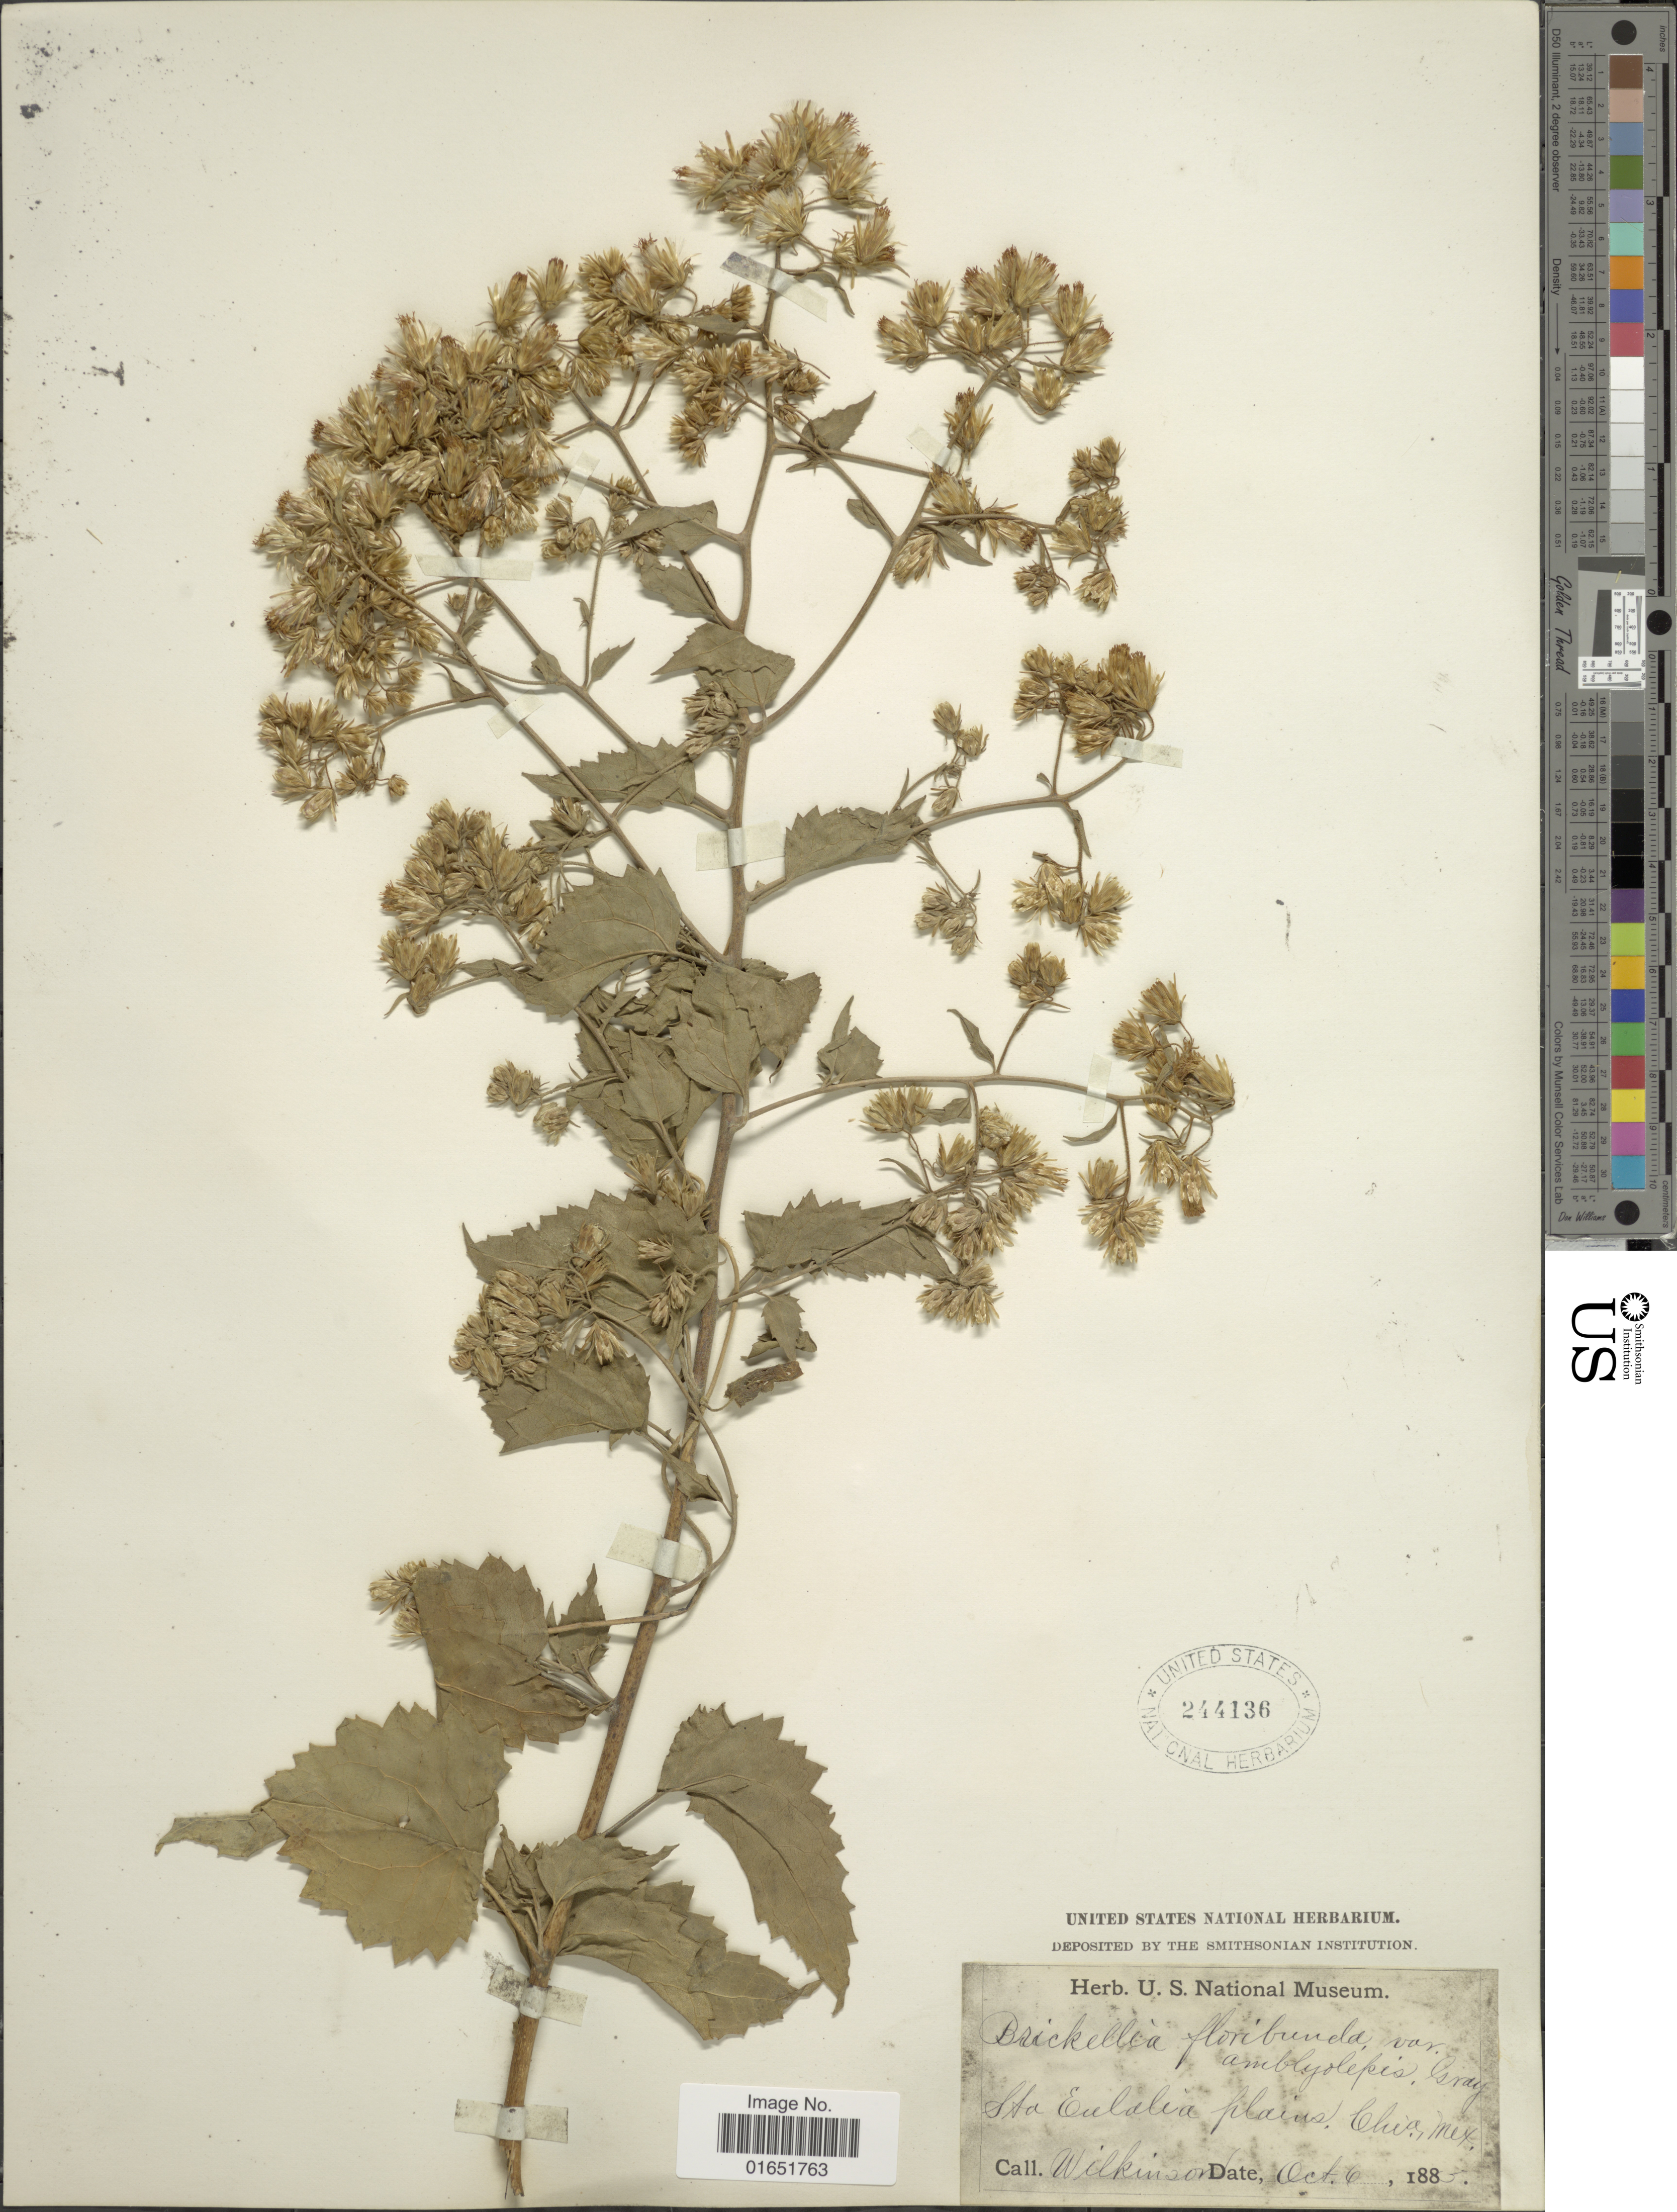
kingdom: Plantae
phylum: Tracheophyta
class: Magnoliopsida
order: Asterales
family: Asteraceae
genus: Brickellia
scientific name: Brickellia floribunda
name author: A. Gray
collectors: Wilkinson, --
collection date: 1885-10-04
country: Mexico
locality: Sta Eulalia plains, Ohia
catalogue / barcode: US 244136